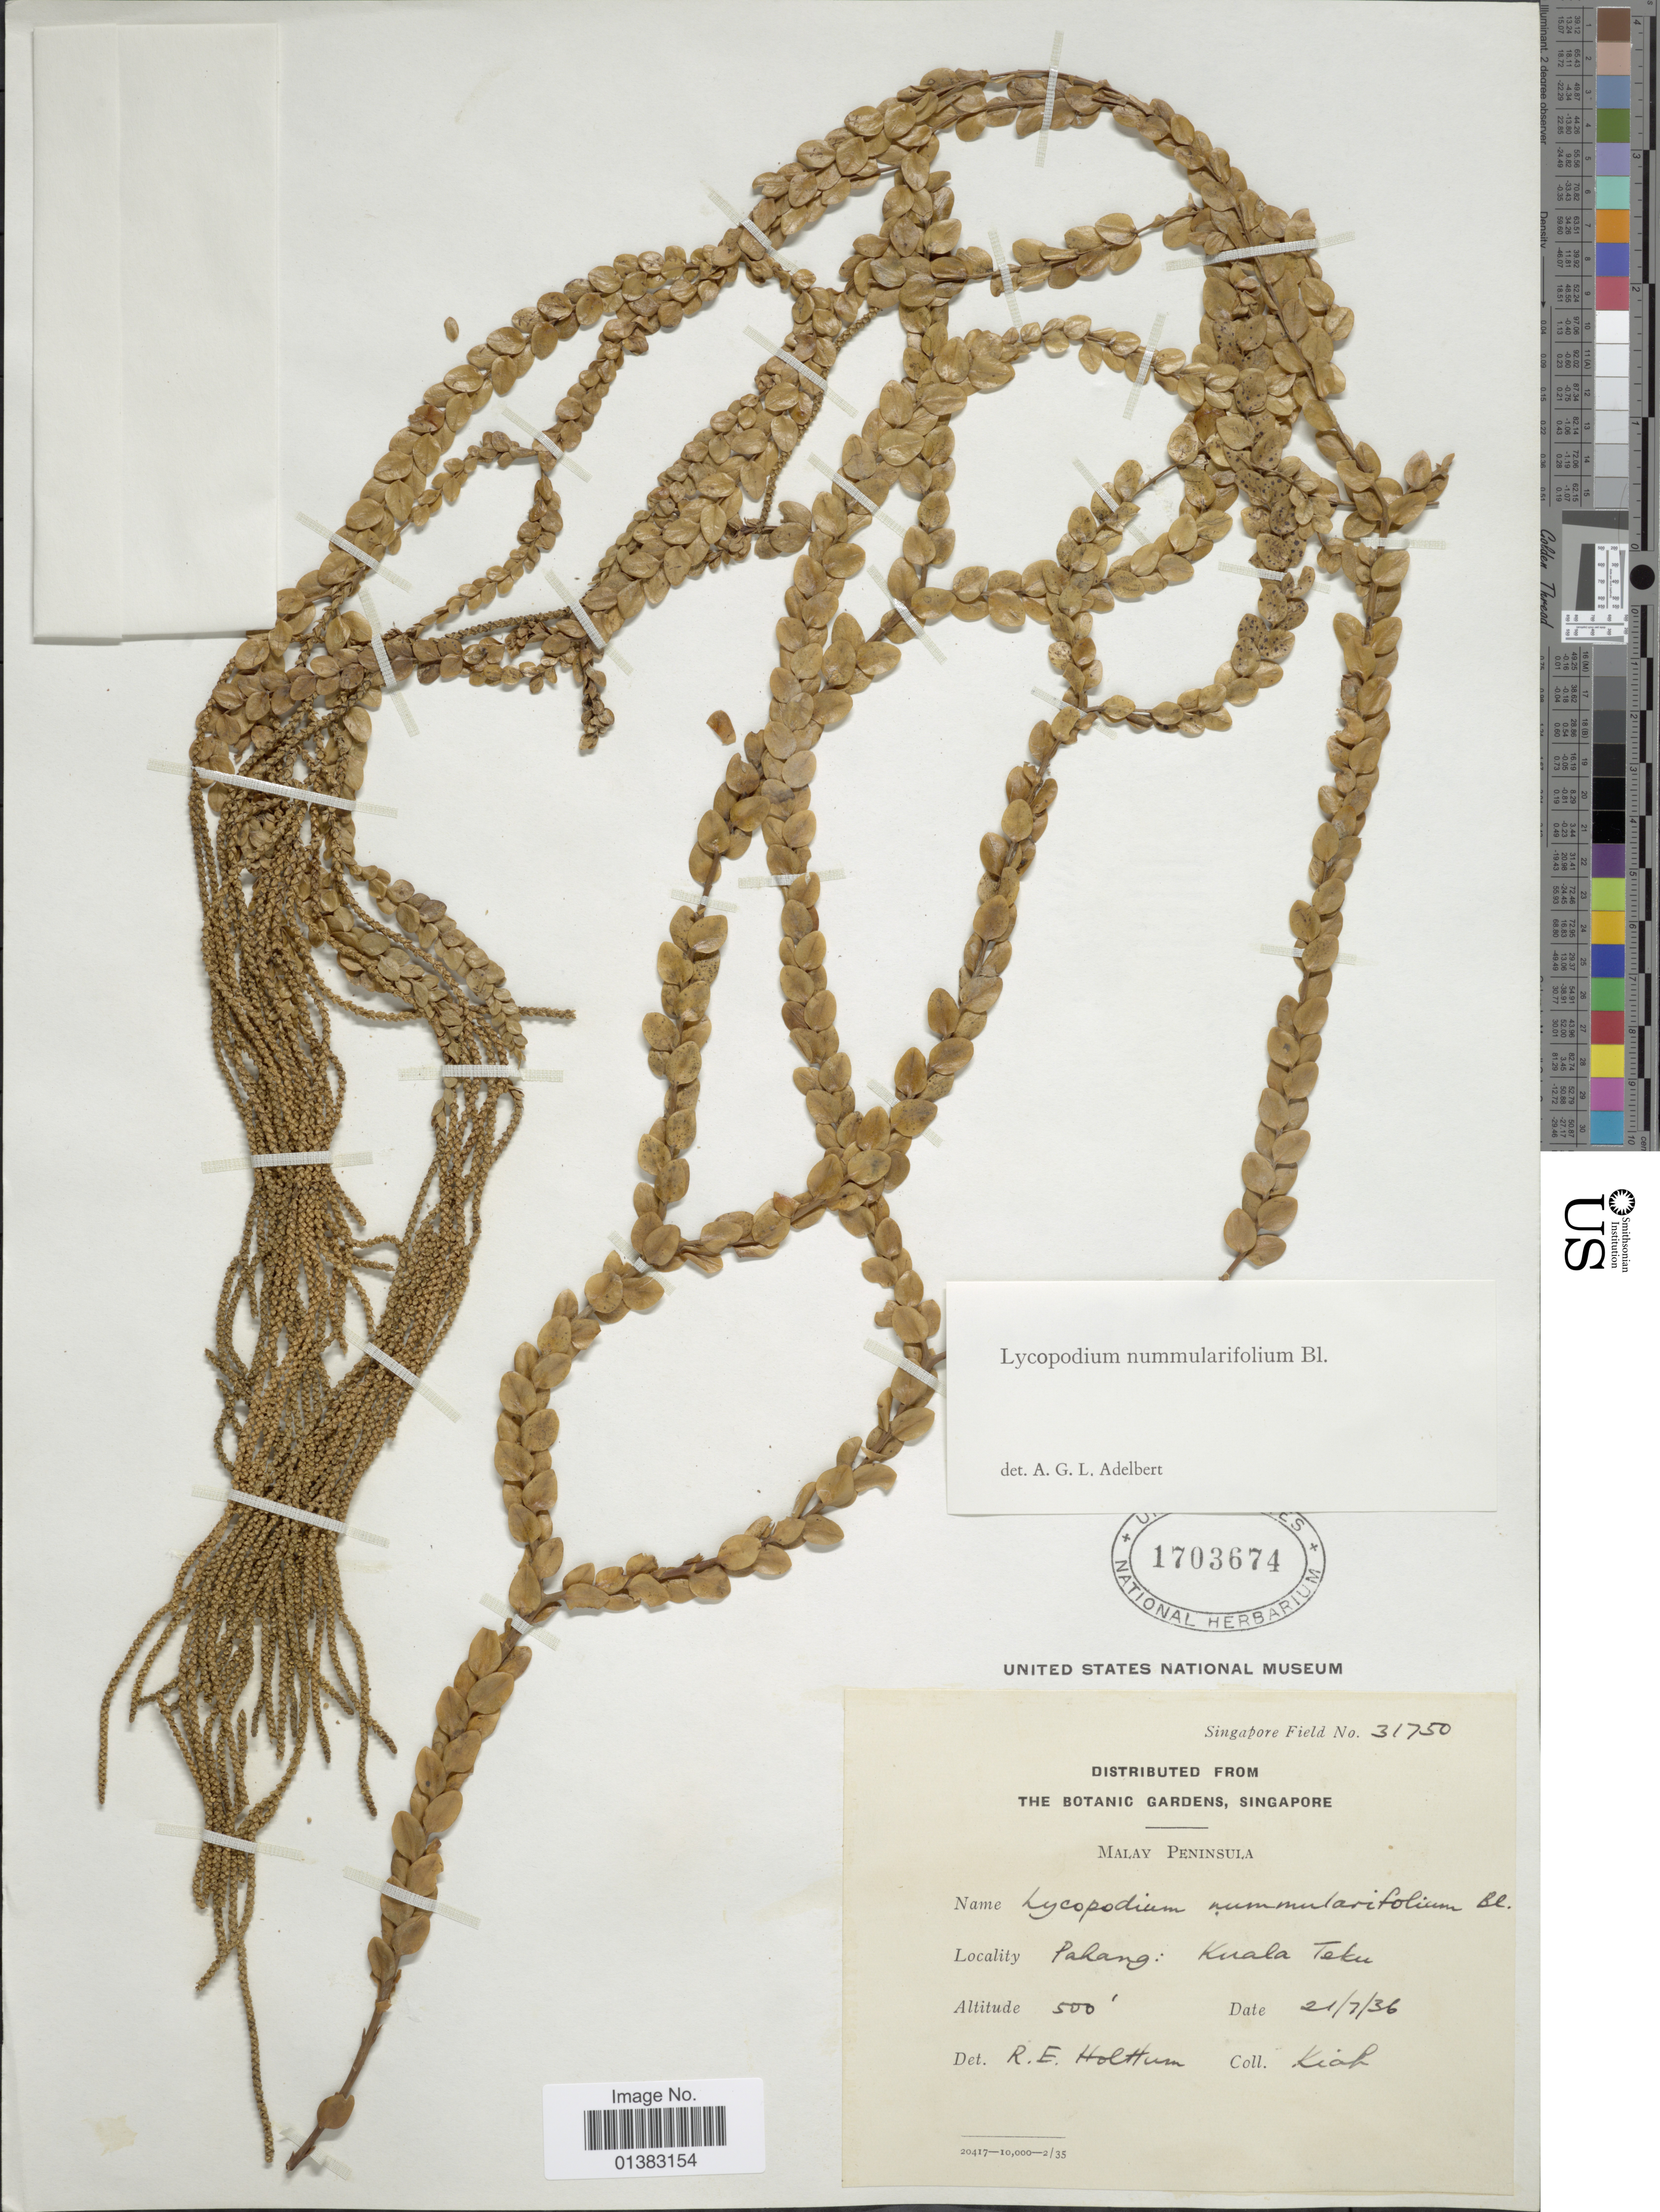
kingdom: Plantae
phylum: Tracheophyta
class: Lycopodiopsida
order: Lycopodiales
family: Lycopodiaceae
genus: Phlegmariurus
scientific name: Phlegmariurus nummulariifolius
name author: (Blume) Ching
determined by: Field, A. R.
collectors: -. Kiah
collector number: Singapore Field 31750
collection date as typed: Transcribed d/m/y: 21/7/36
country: Malaysia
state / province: Pahang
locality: Malay Peninsula. Kuala Teku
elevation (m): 152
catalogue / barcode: US 1703674